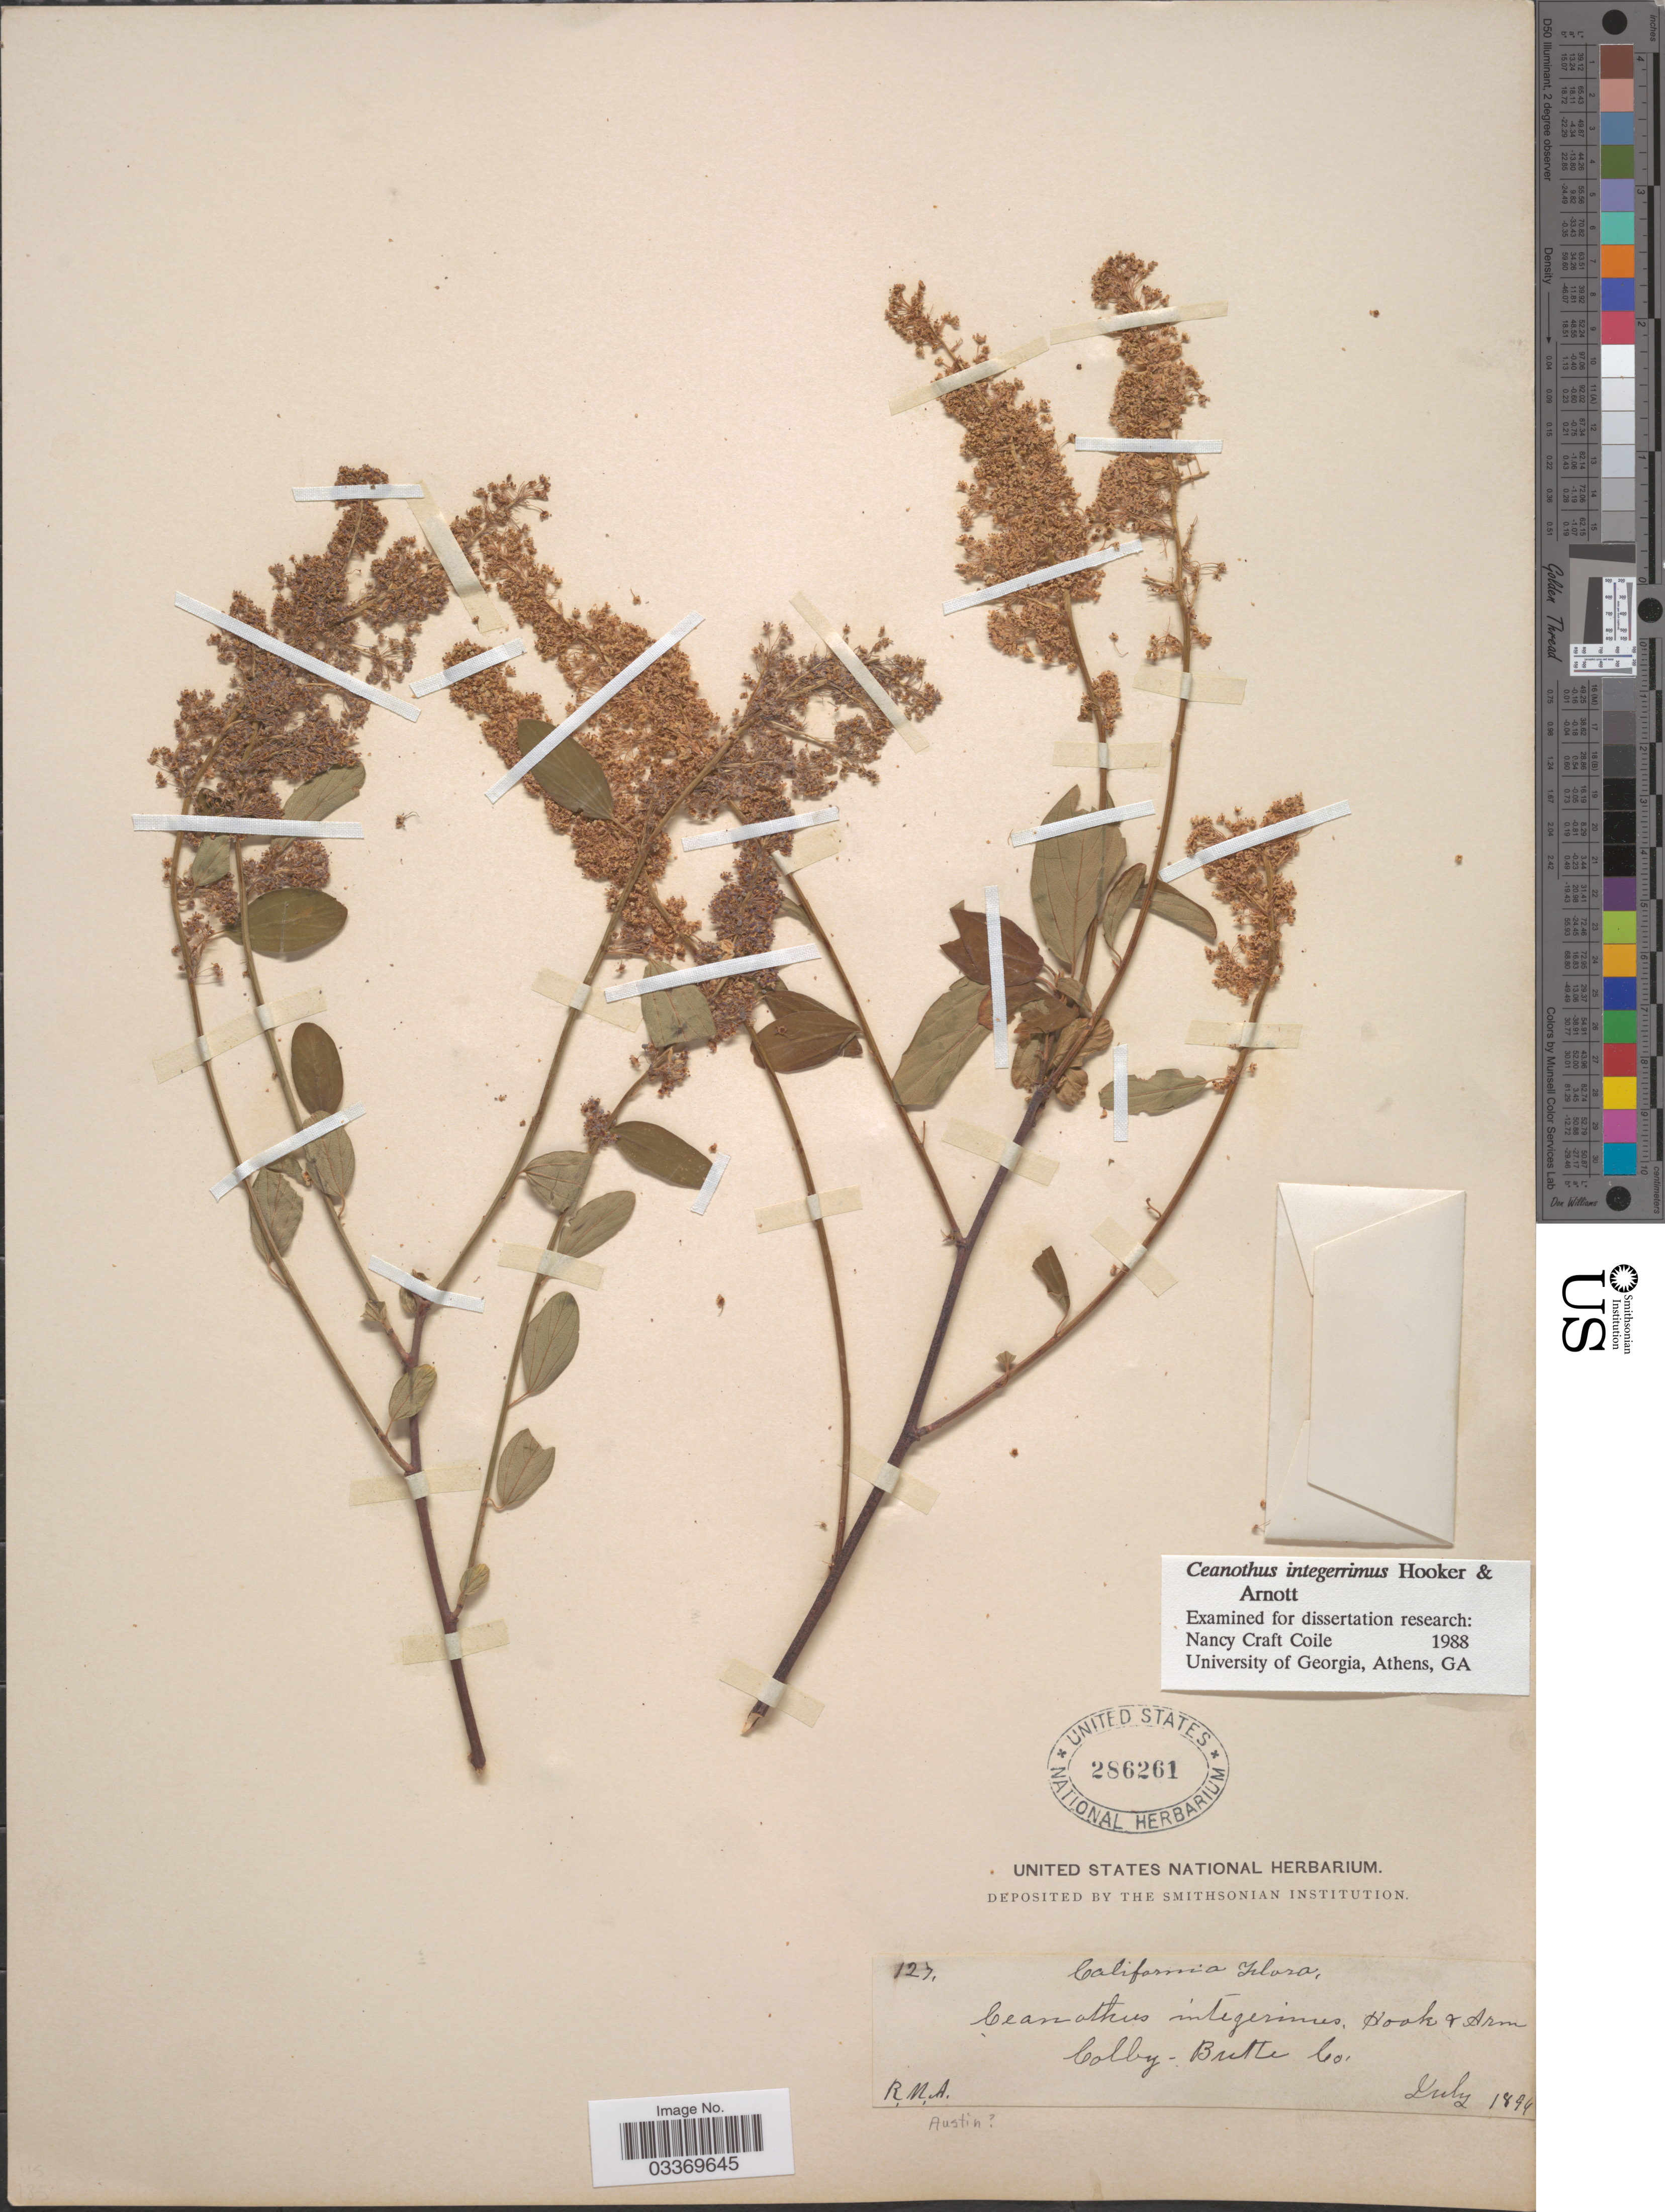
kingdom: Plantae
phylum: Tracheophyta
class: Magnoliopsida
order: Rosales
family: Rhamnaceae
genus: Ceanothus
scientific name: Ceanothus integerrimus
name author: Hook. & Arn.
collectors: R. M. A.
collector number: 127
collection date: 1894-07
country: United States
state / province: California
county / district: Butte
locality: Colby - Butte Co.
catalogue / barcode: US 286261